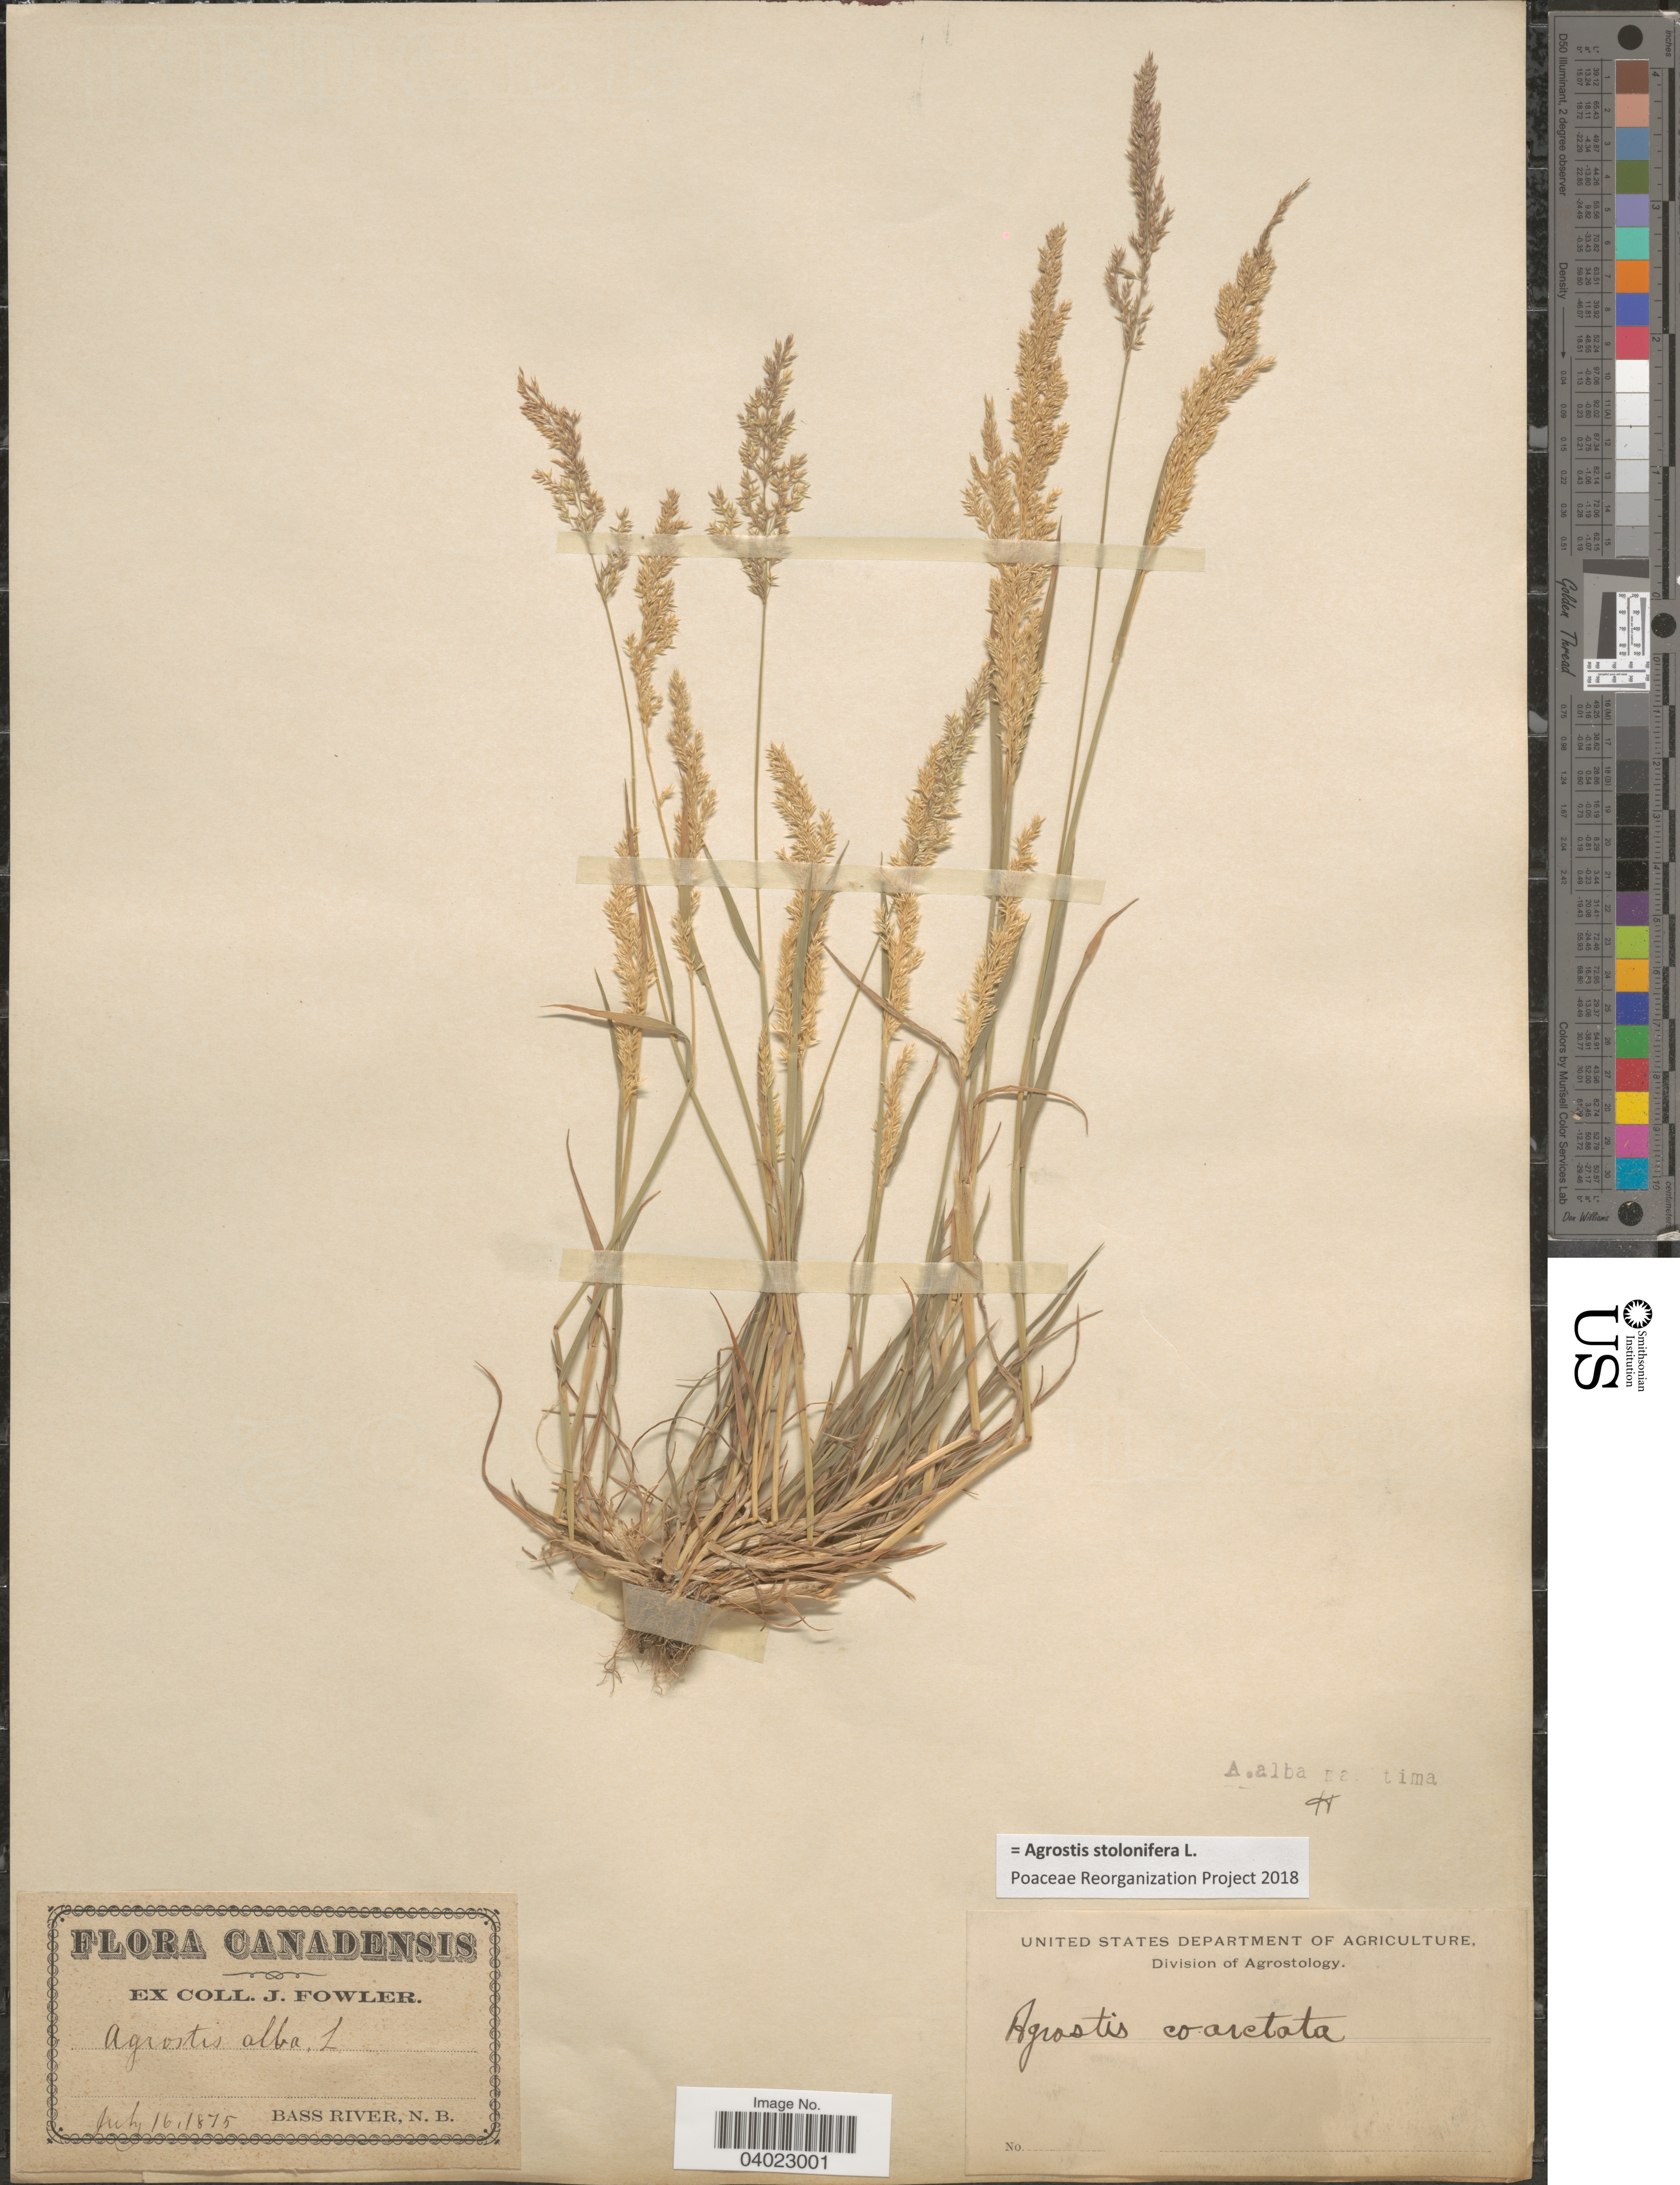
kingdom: Plantae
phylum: Tracheophyta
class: Liliopsida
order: Poales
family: Poaceae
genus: Agrostis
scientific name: Agrostis stolonifera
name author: L.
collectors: J. Fowler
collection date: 1875-07-16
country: Canada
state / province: New Brunswick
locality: Bass River.